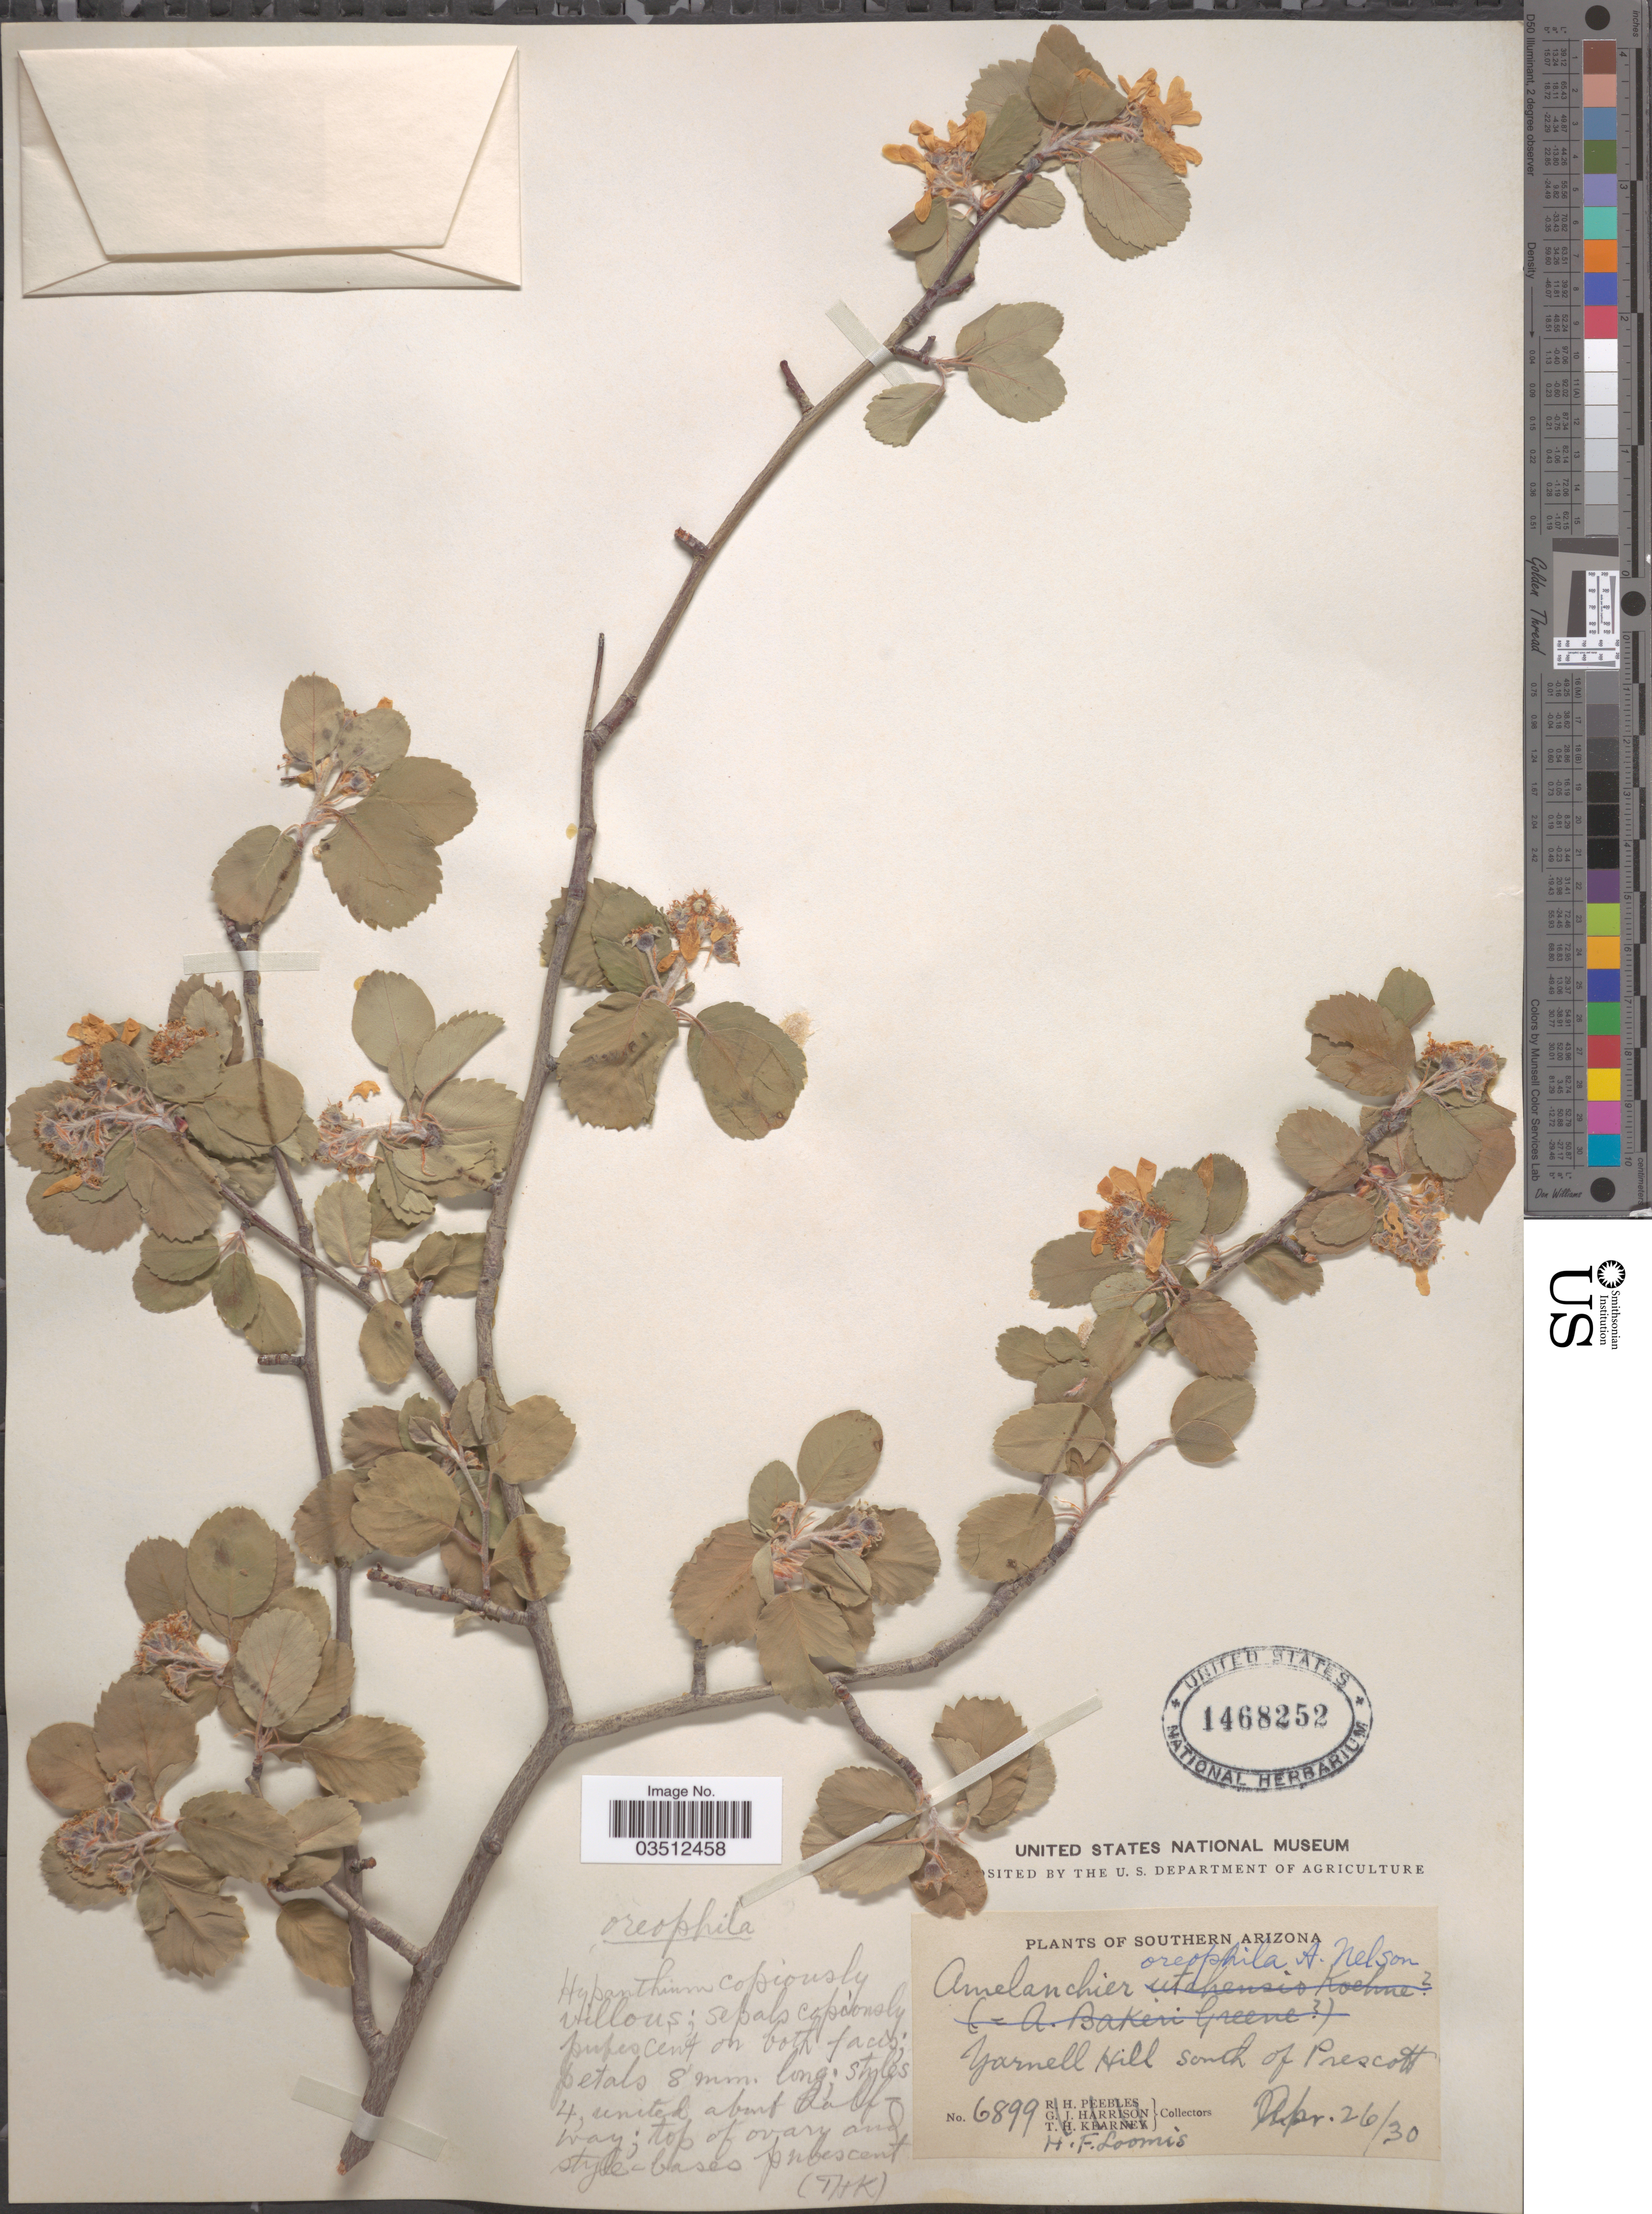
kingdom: Plantae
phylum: Tracheophyta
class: Magnoliopsida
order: Rosales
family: Rosaceae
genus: Amelanchier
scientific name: Amelanchier oreophila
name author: A. Nelson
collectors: H. F. Loomis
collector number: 6899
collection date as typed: Transcribed d/m/y: 26/4/30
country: United States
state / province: Arizona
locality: Southern Arizona. Yarnell Hill south of Prescott.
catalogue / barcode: US 1468252